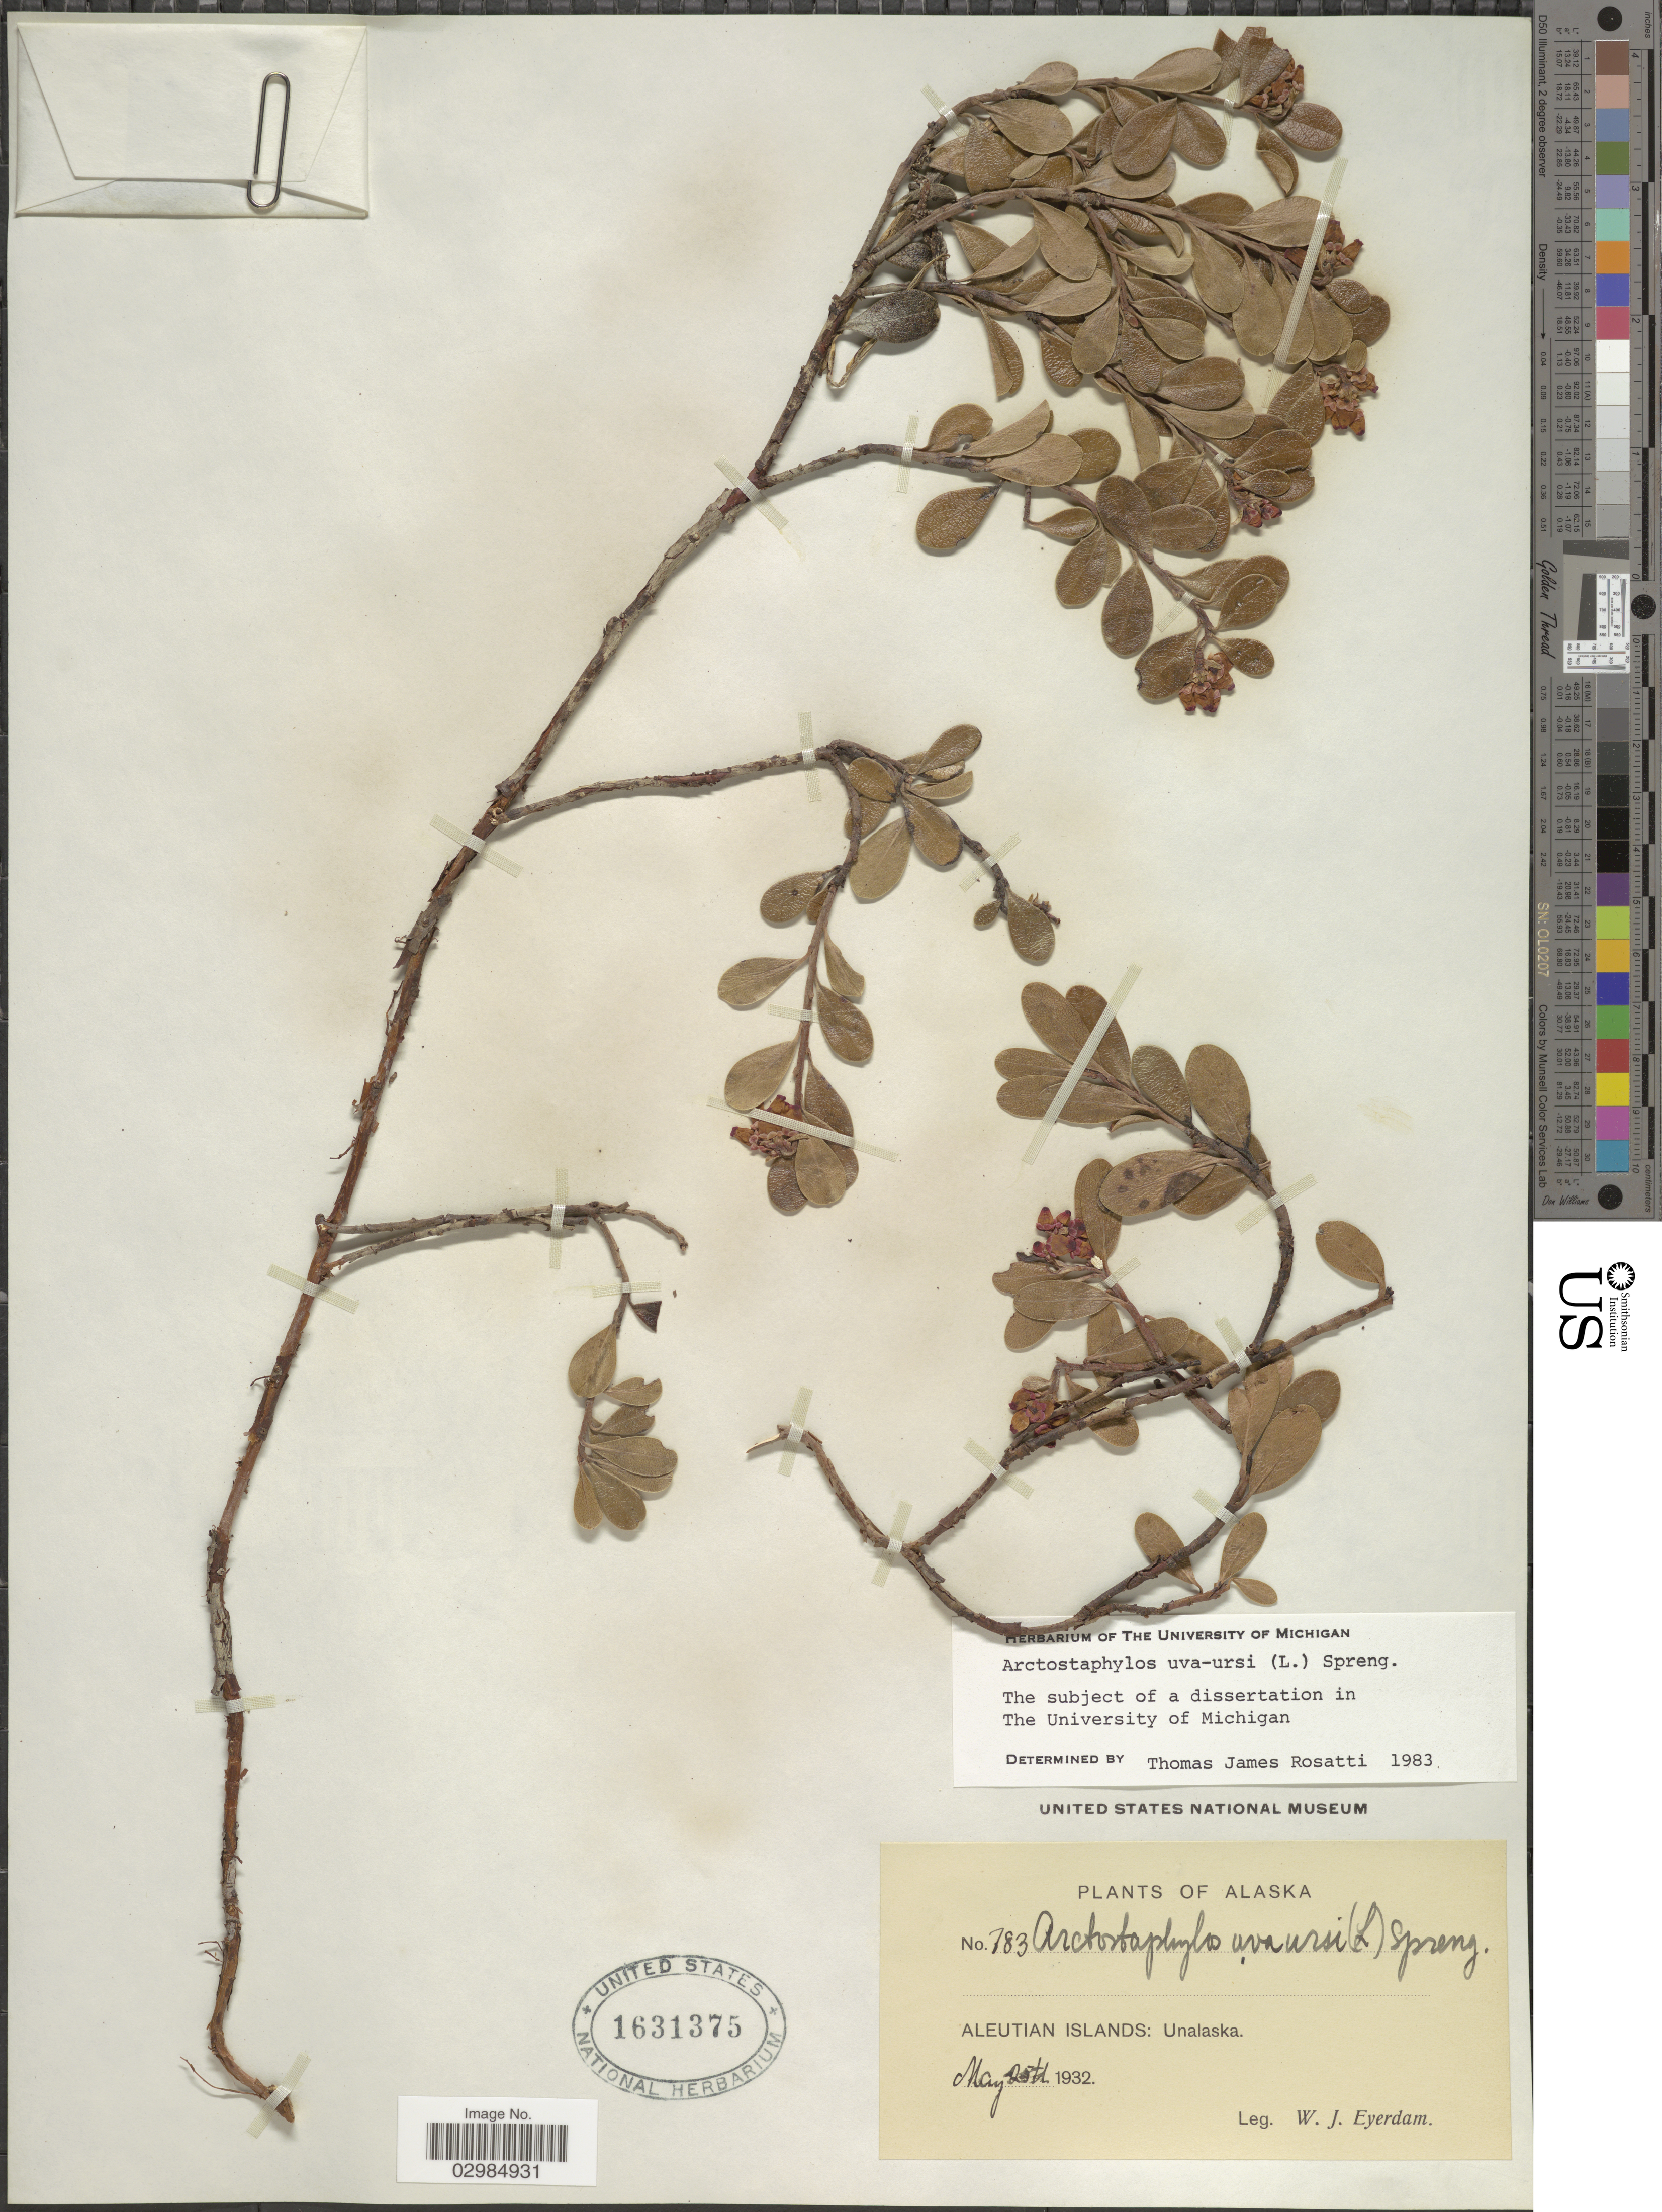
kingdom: Plantae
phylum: Tracheophyta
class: Magnoliopsida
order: Ericales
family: Ericaceae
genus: Arctostaphylos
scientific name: Arctostaphylos uva-ursi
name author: (L.) Spreng.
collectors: W. J. Eyerdam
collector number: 783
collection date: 1932-05-25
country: United States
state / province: Alaska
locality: Aleutian Islands: Unalaska.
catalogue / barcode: US 1631375